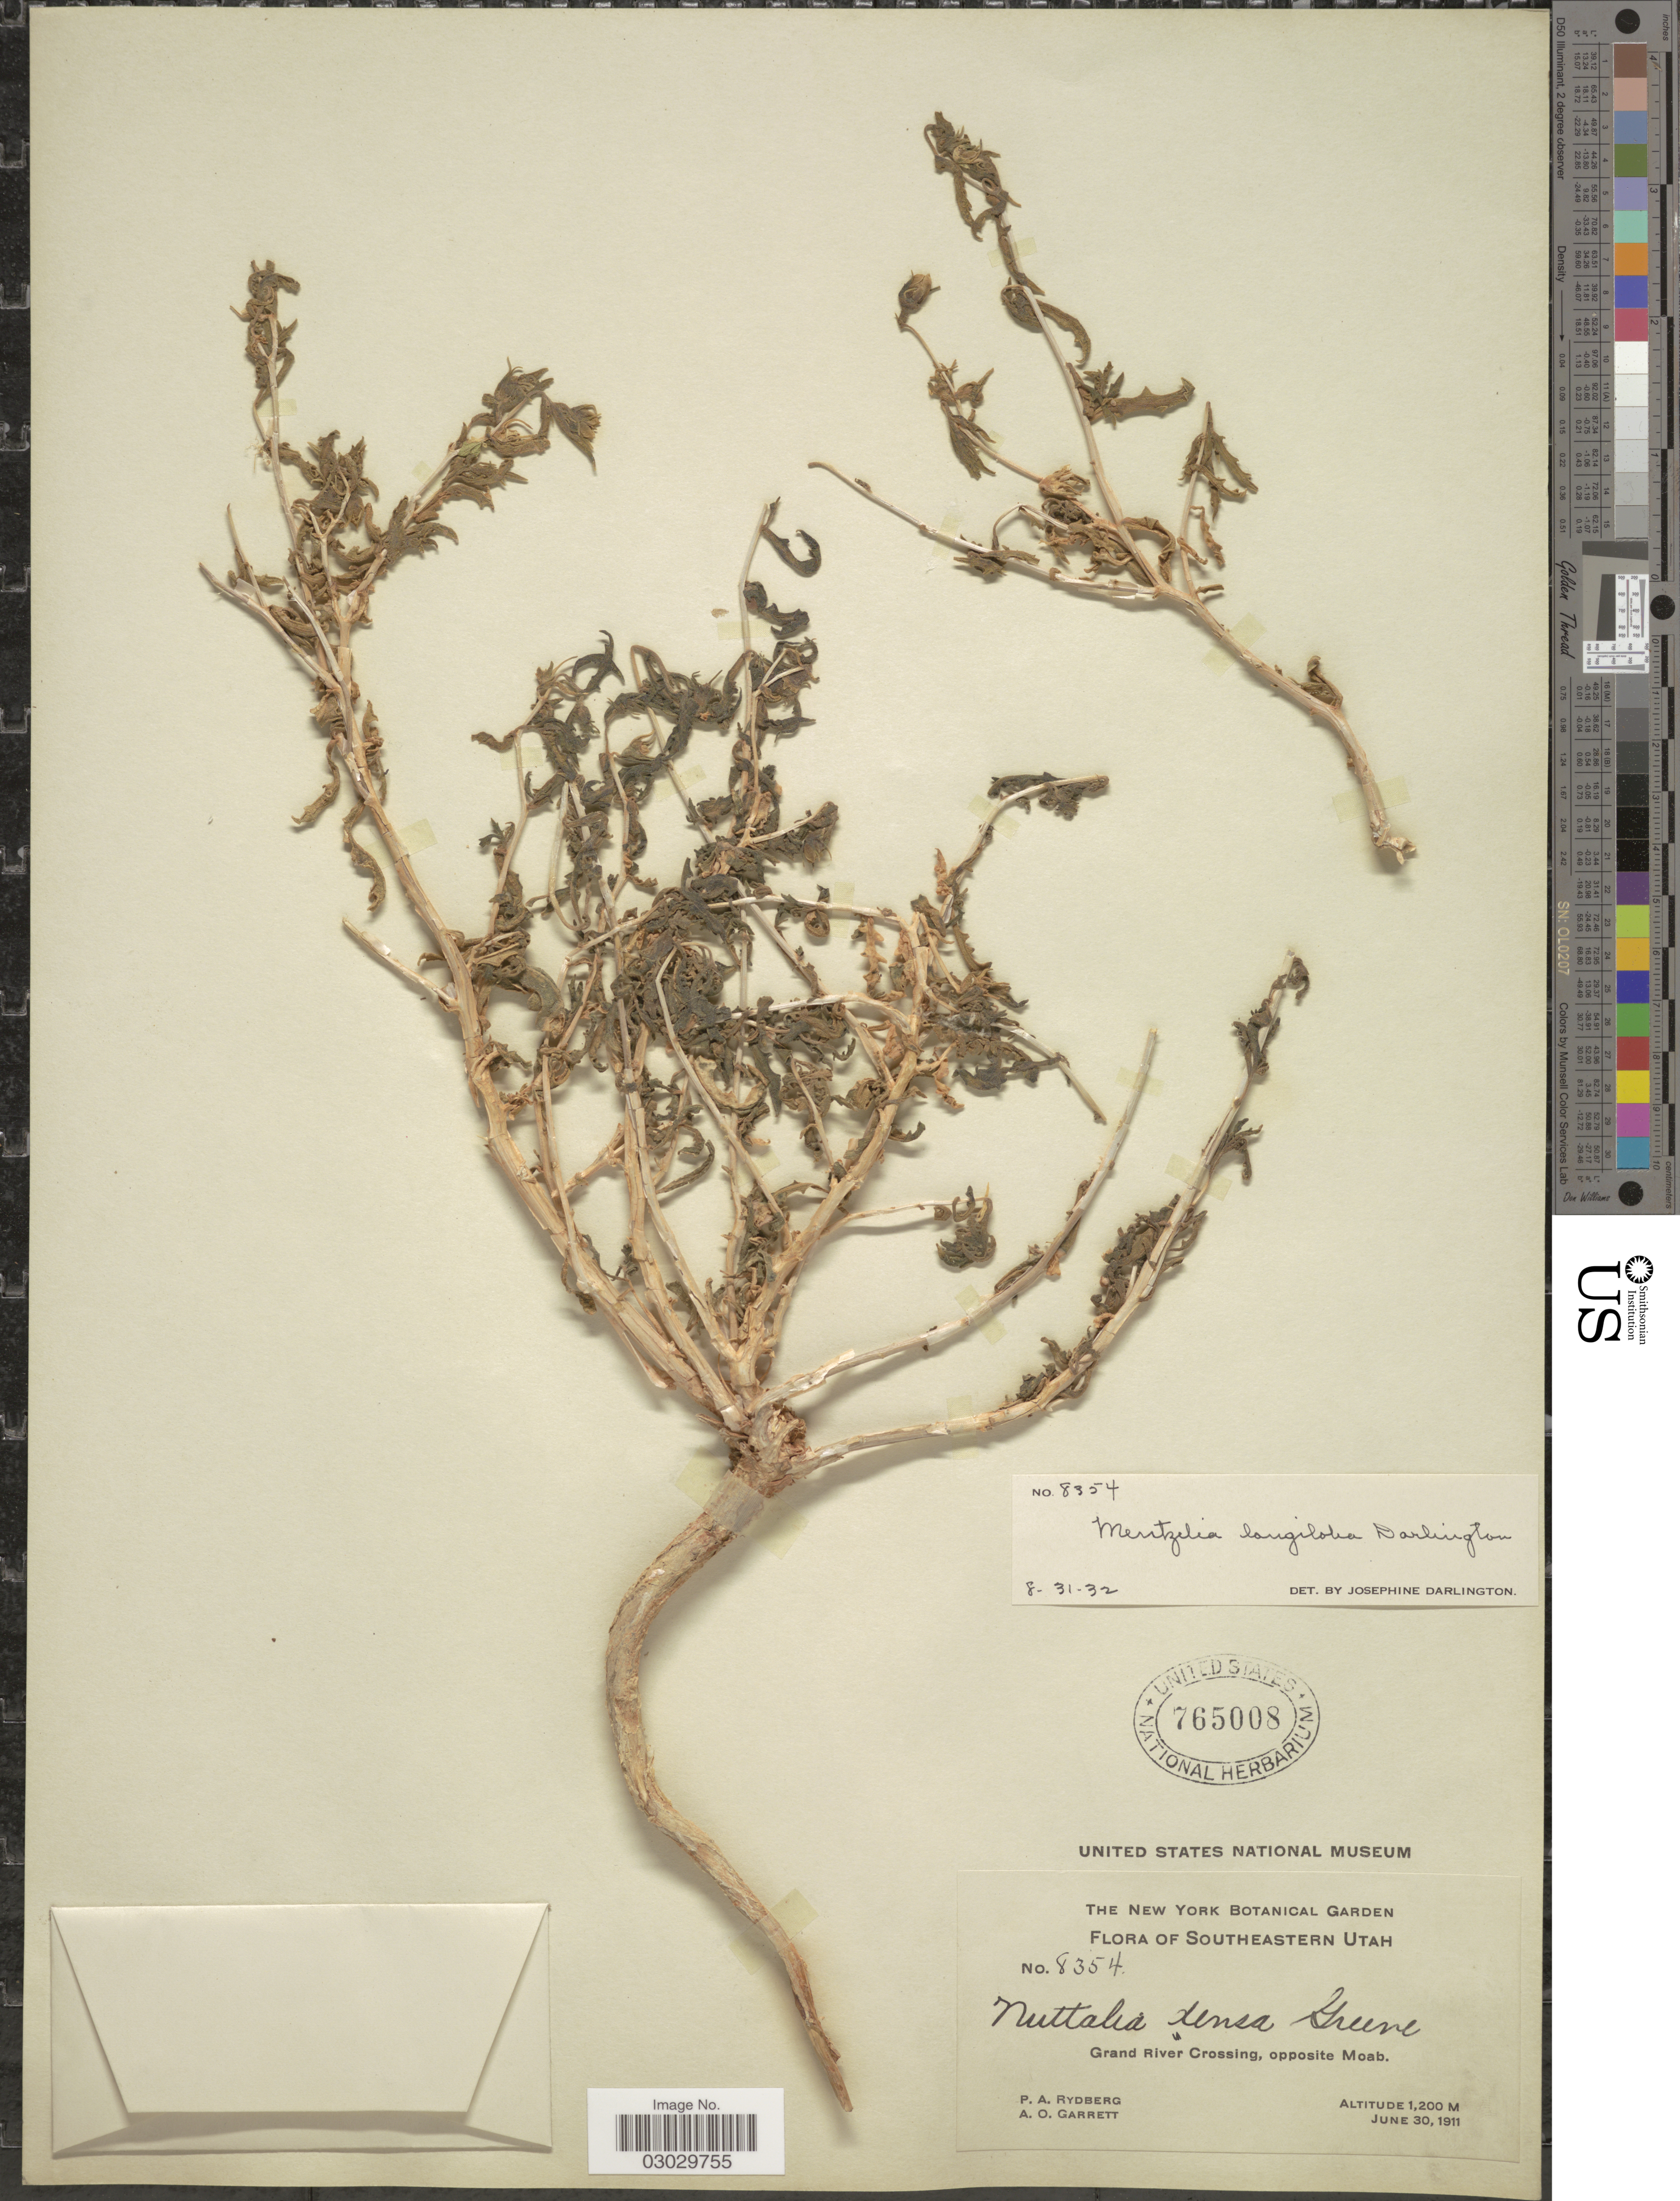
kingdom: Plantae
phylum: Tracheophyta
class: Magnoliopsida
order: Cornales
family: Loasaceae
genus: Mentzelia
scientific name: Mentzelia longiloba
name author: J. Darl.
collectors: P. A. Rydberg & A. O. Garrett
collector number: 8354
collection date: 1911-06-30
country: United States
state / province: Utah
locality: Southeastern Utah. Grand River Crossing, opposite Moab.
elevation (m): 1200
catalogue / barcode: US 765008